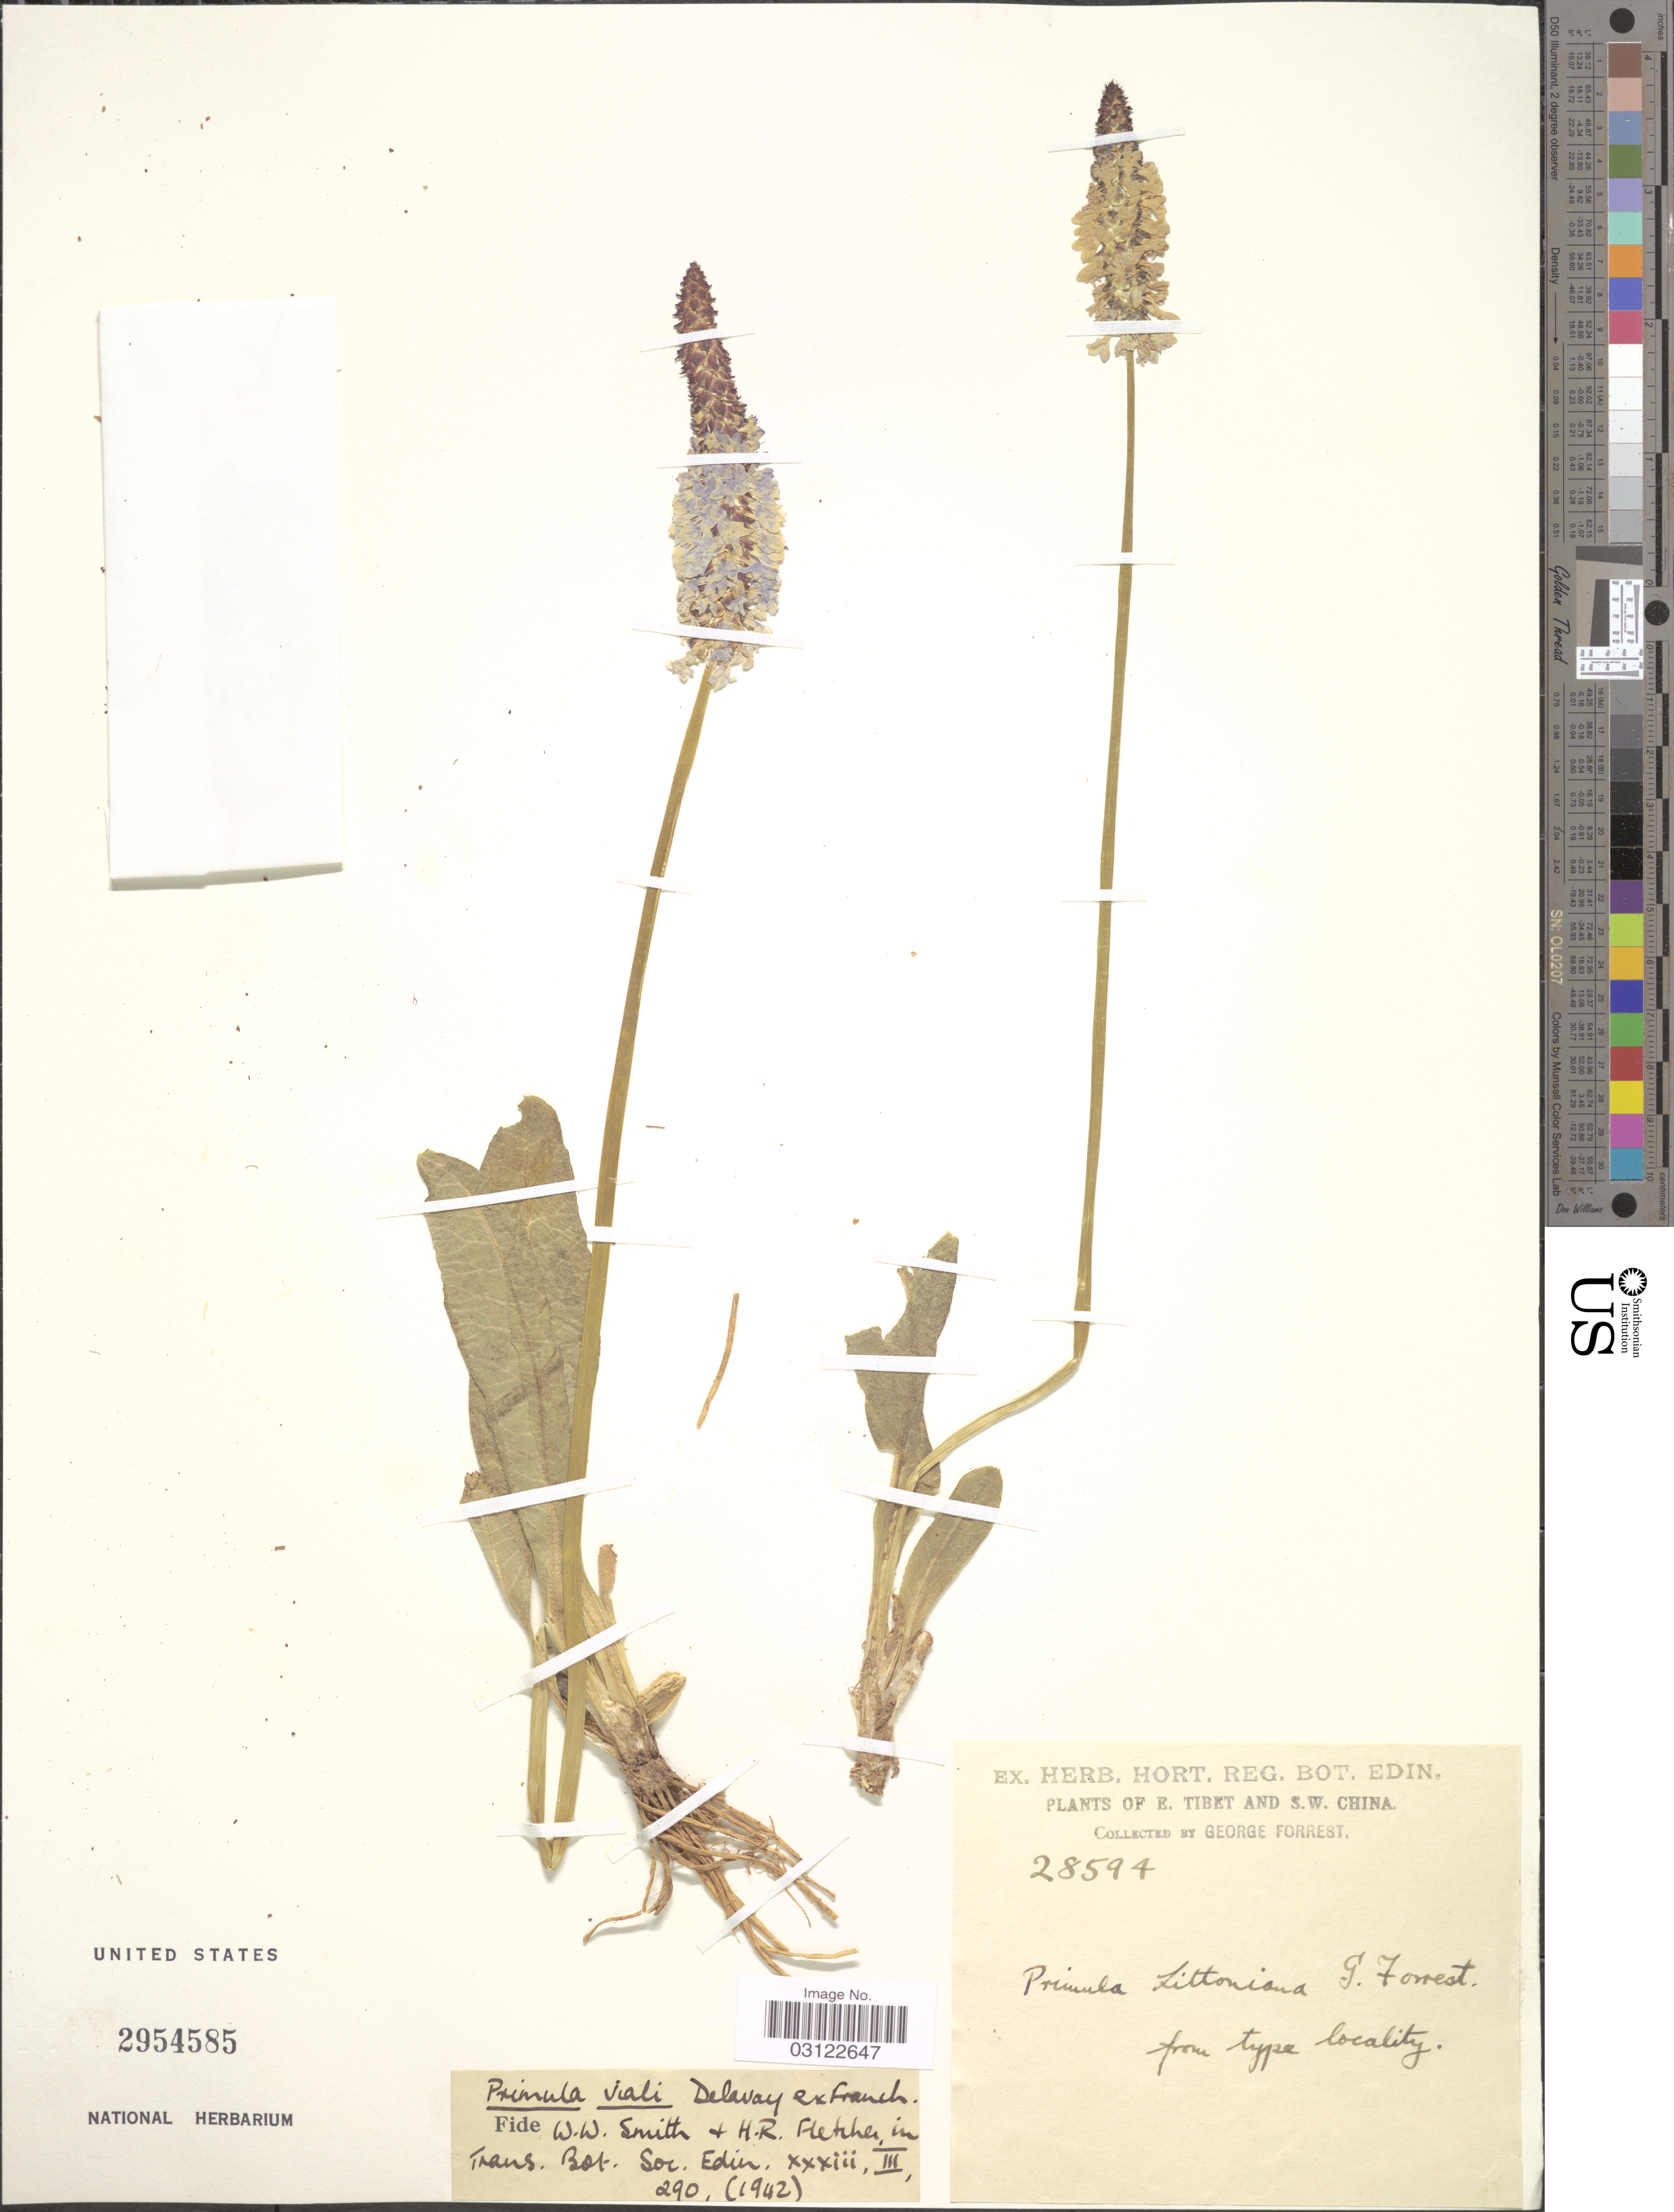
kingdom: Plantae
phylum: Tracheophyta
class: Magnoliopsida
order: Ericales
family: Primulaceae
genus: Primula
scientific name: Primula vialii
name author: Delavay ex Franch.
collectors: G. Forrest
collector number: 28594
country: China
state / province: Xizang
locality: E. Tibet and S.W. China.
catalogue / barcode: US 2954585